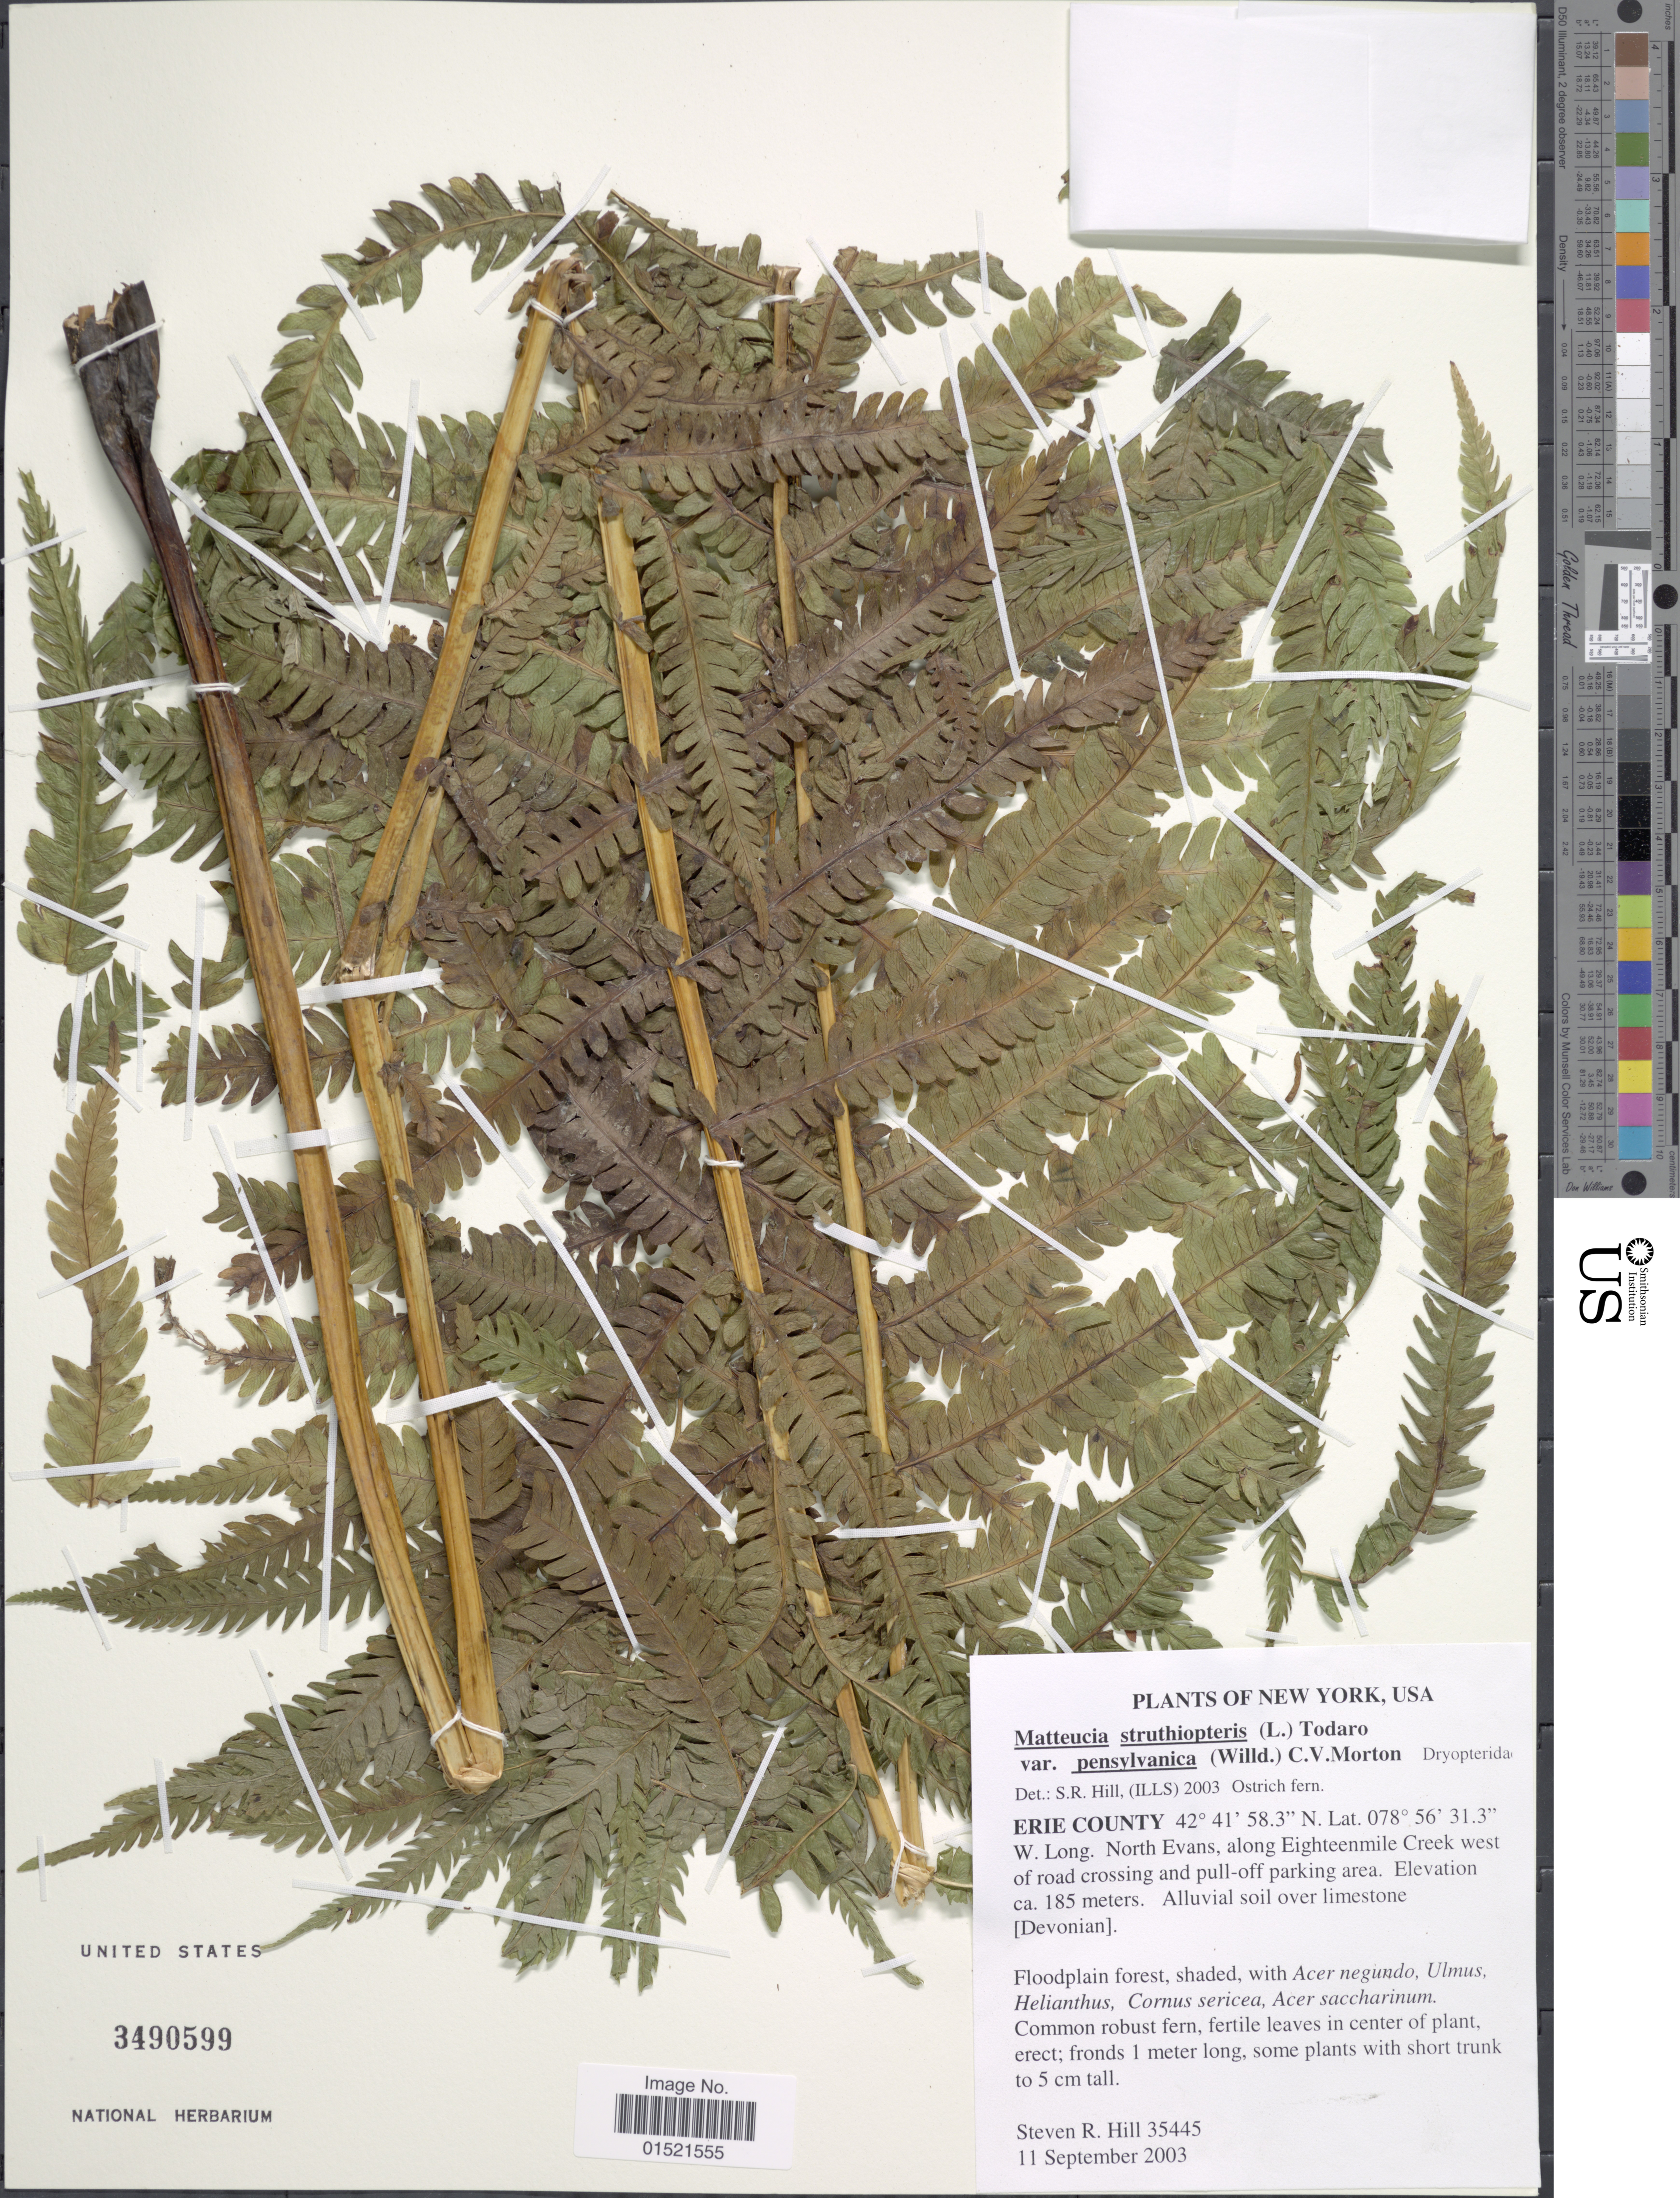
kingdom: Plantae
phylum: Tracheophyta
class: Polypodiopsida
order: Polypodiales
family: Onocleaceae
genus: Matteuccia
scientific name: Matteuccia struthiopteris var. pensylvanica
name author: (Willd.) C.V. Morton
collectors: S. R. Hill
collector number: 35445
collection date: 2003-09-11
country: United States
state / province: New York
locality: New York, Erie County, North Evans, along Eighteenmile Creek west of road crossing and pull-off parking sea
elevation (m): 185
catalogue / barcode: US 3490599